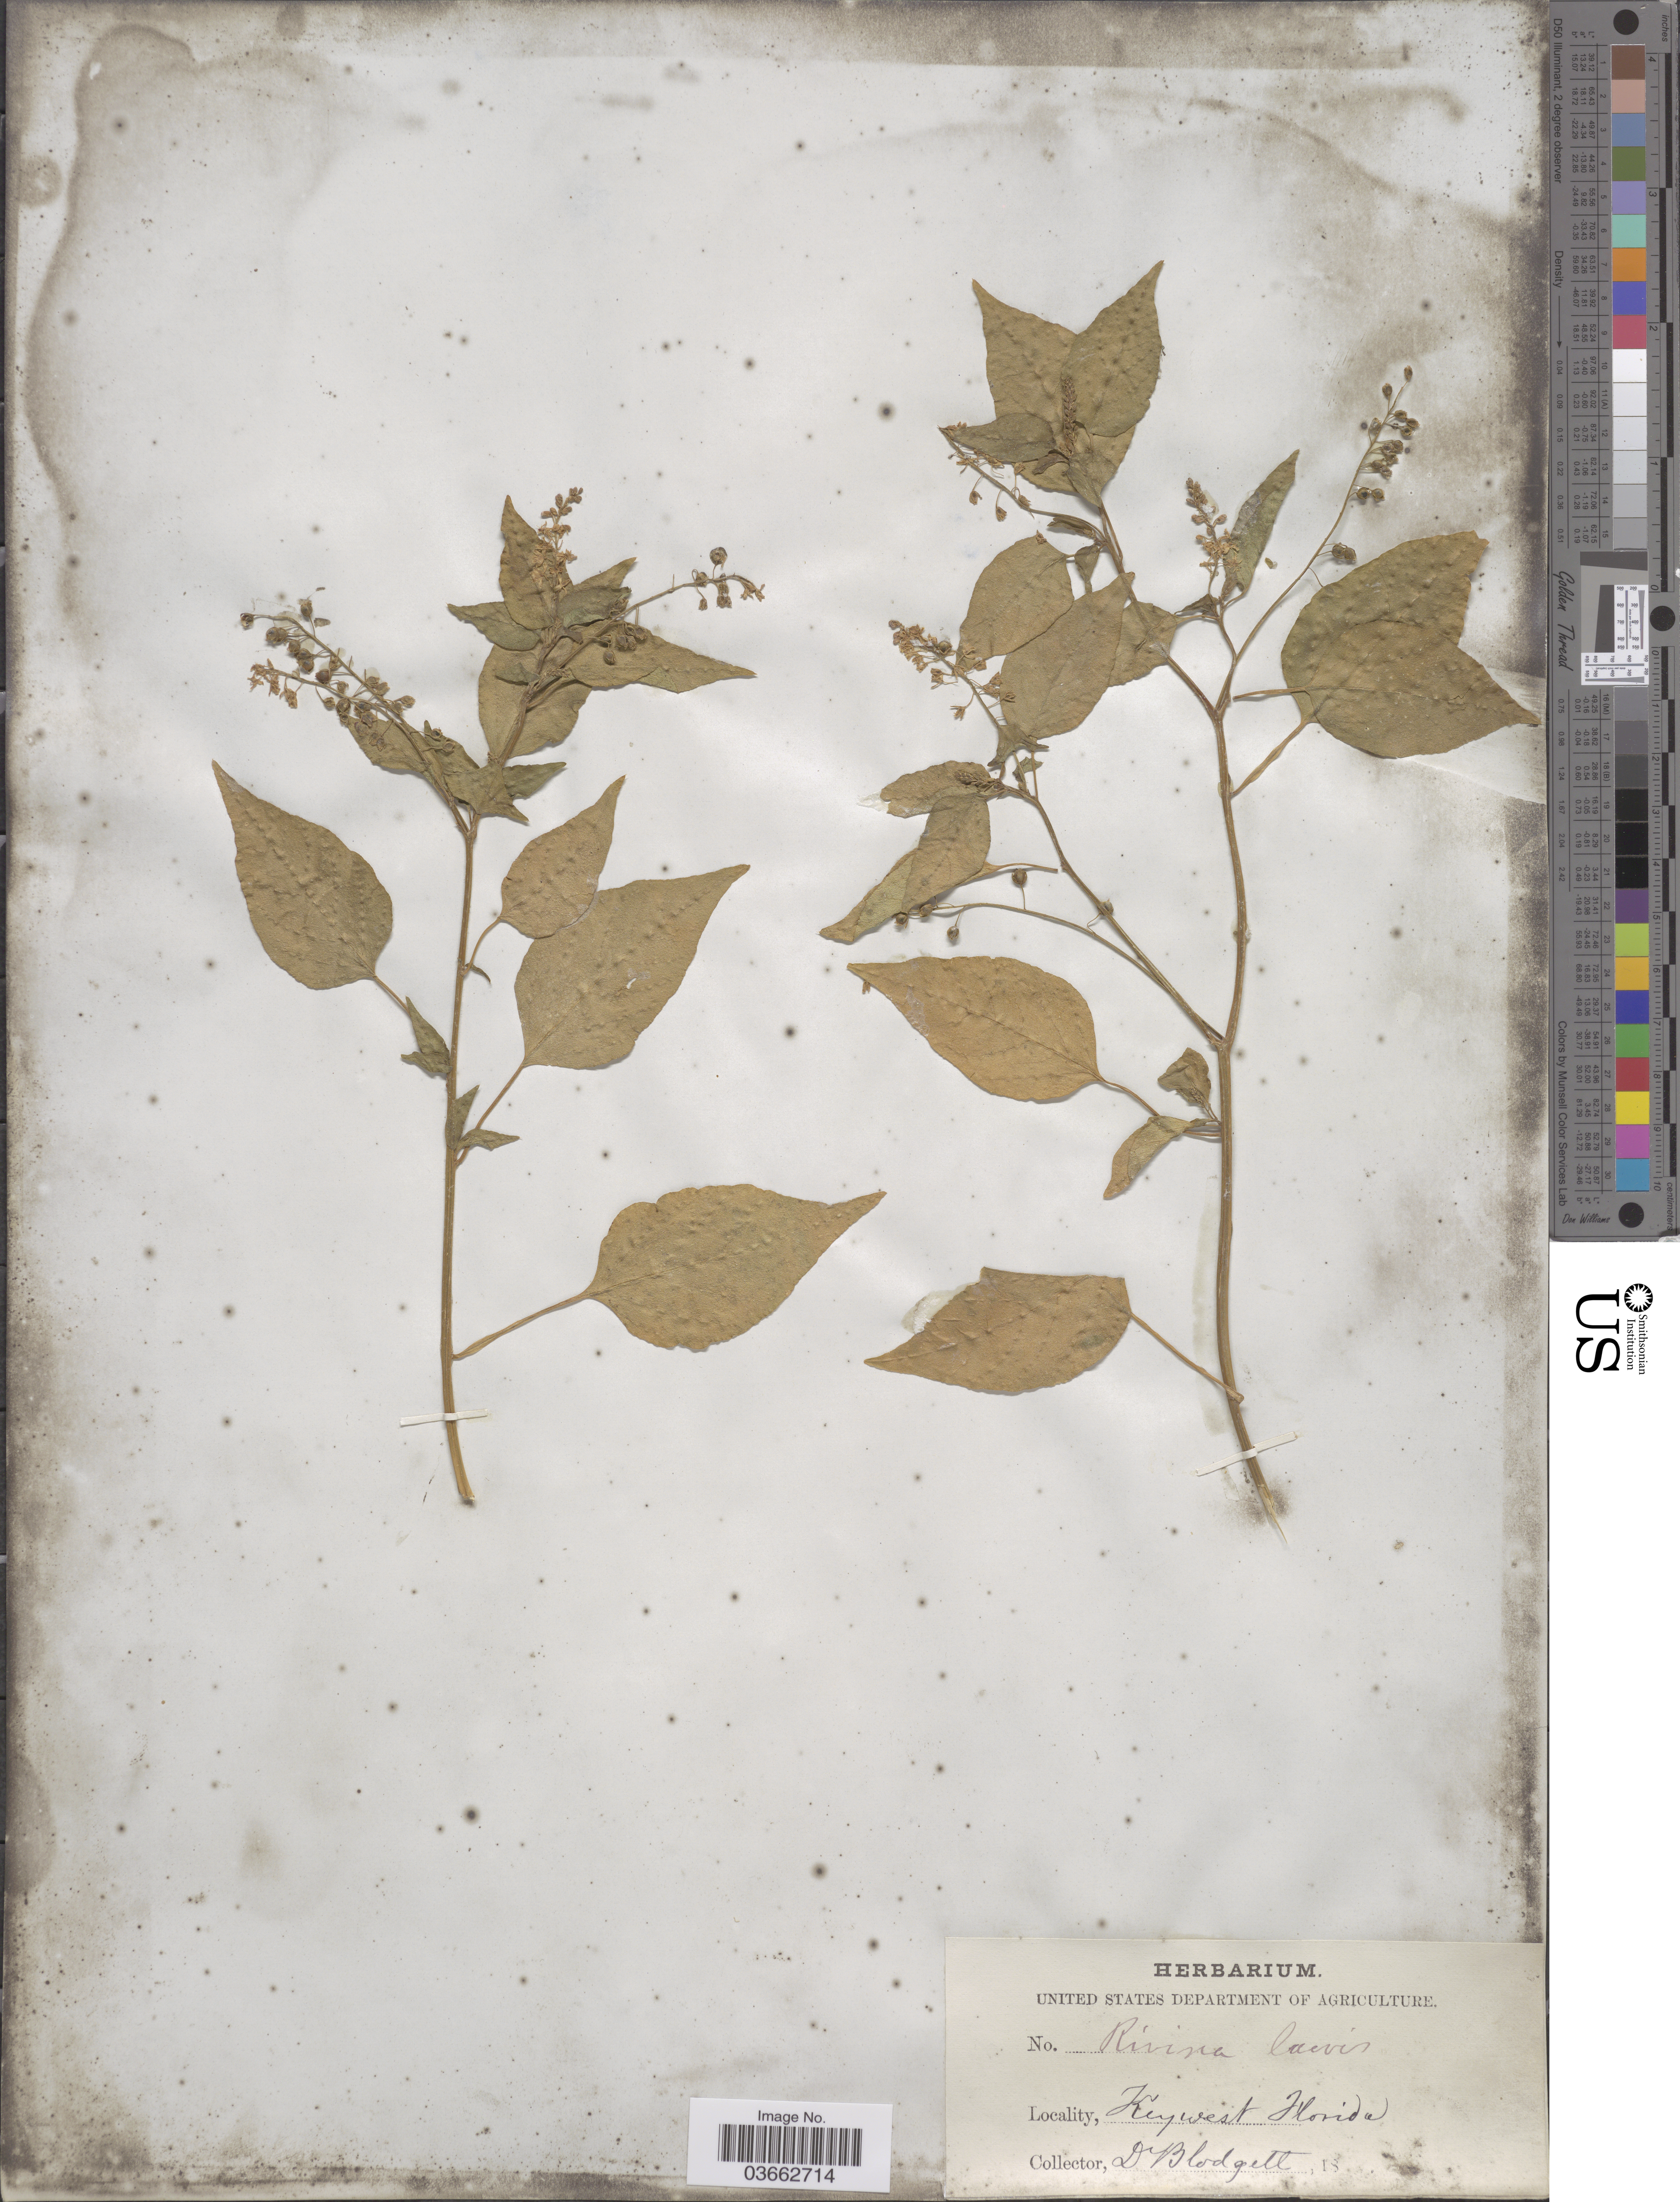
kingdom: Plantae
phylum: Tracheophyta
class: Magnoliopsida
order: Caryophyllales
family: Phytolaccaceae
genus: Rivina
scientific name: Rivina humilis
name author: L.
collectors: -. Blodgett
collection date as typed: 18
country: United States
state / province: Florida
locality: Keywest.